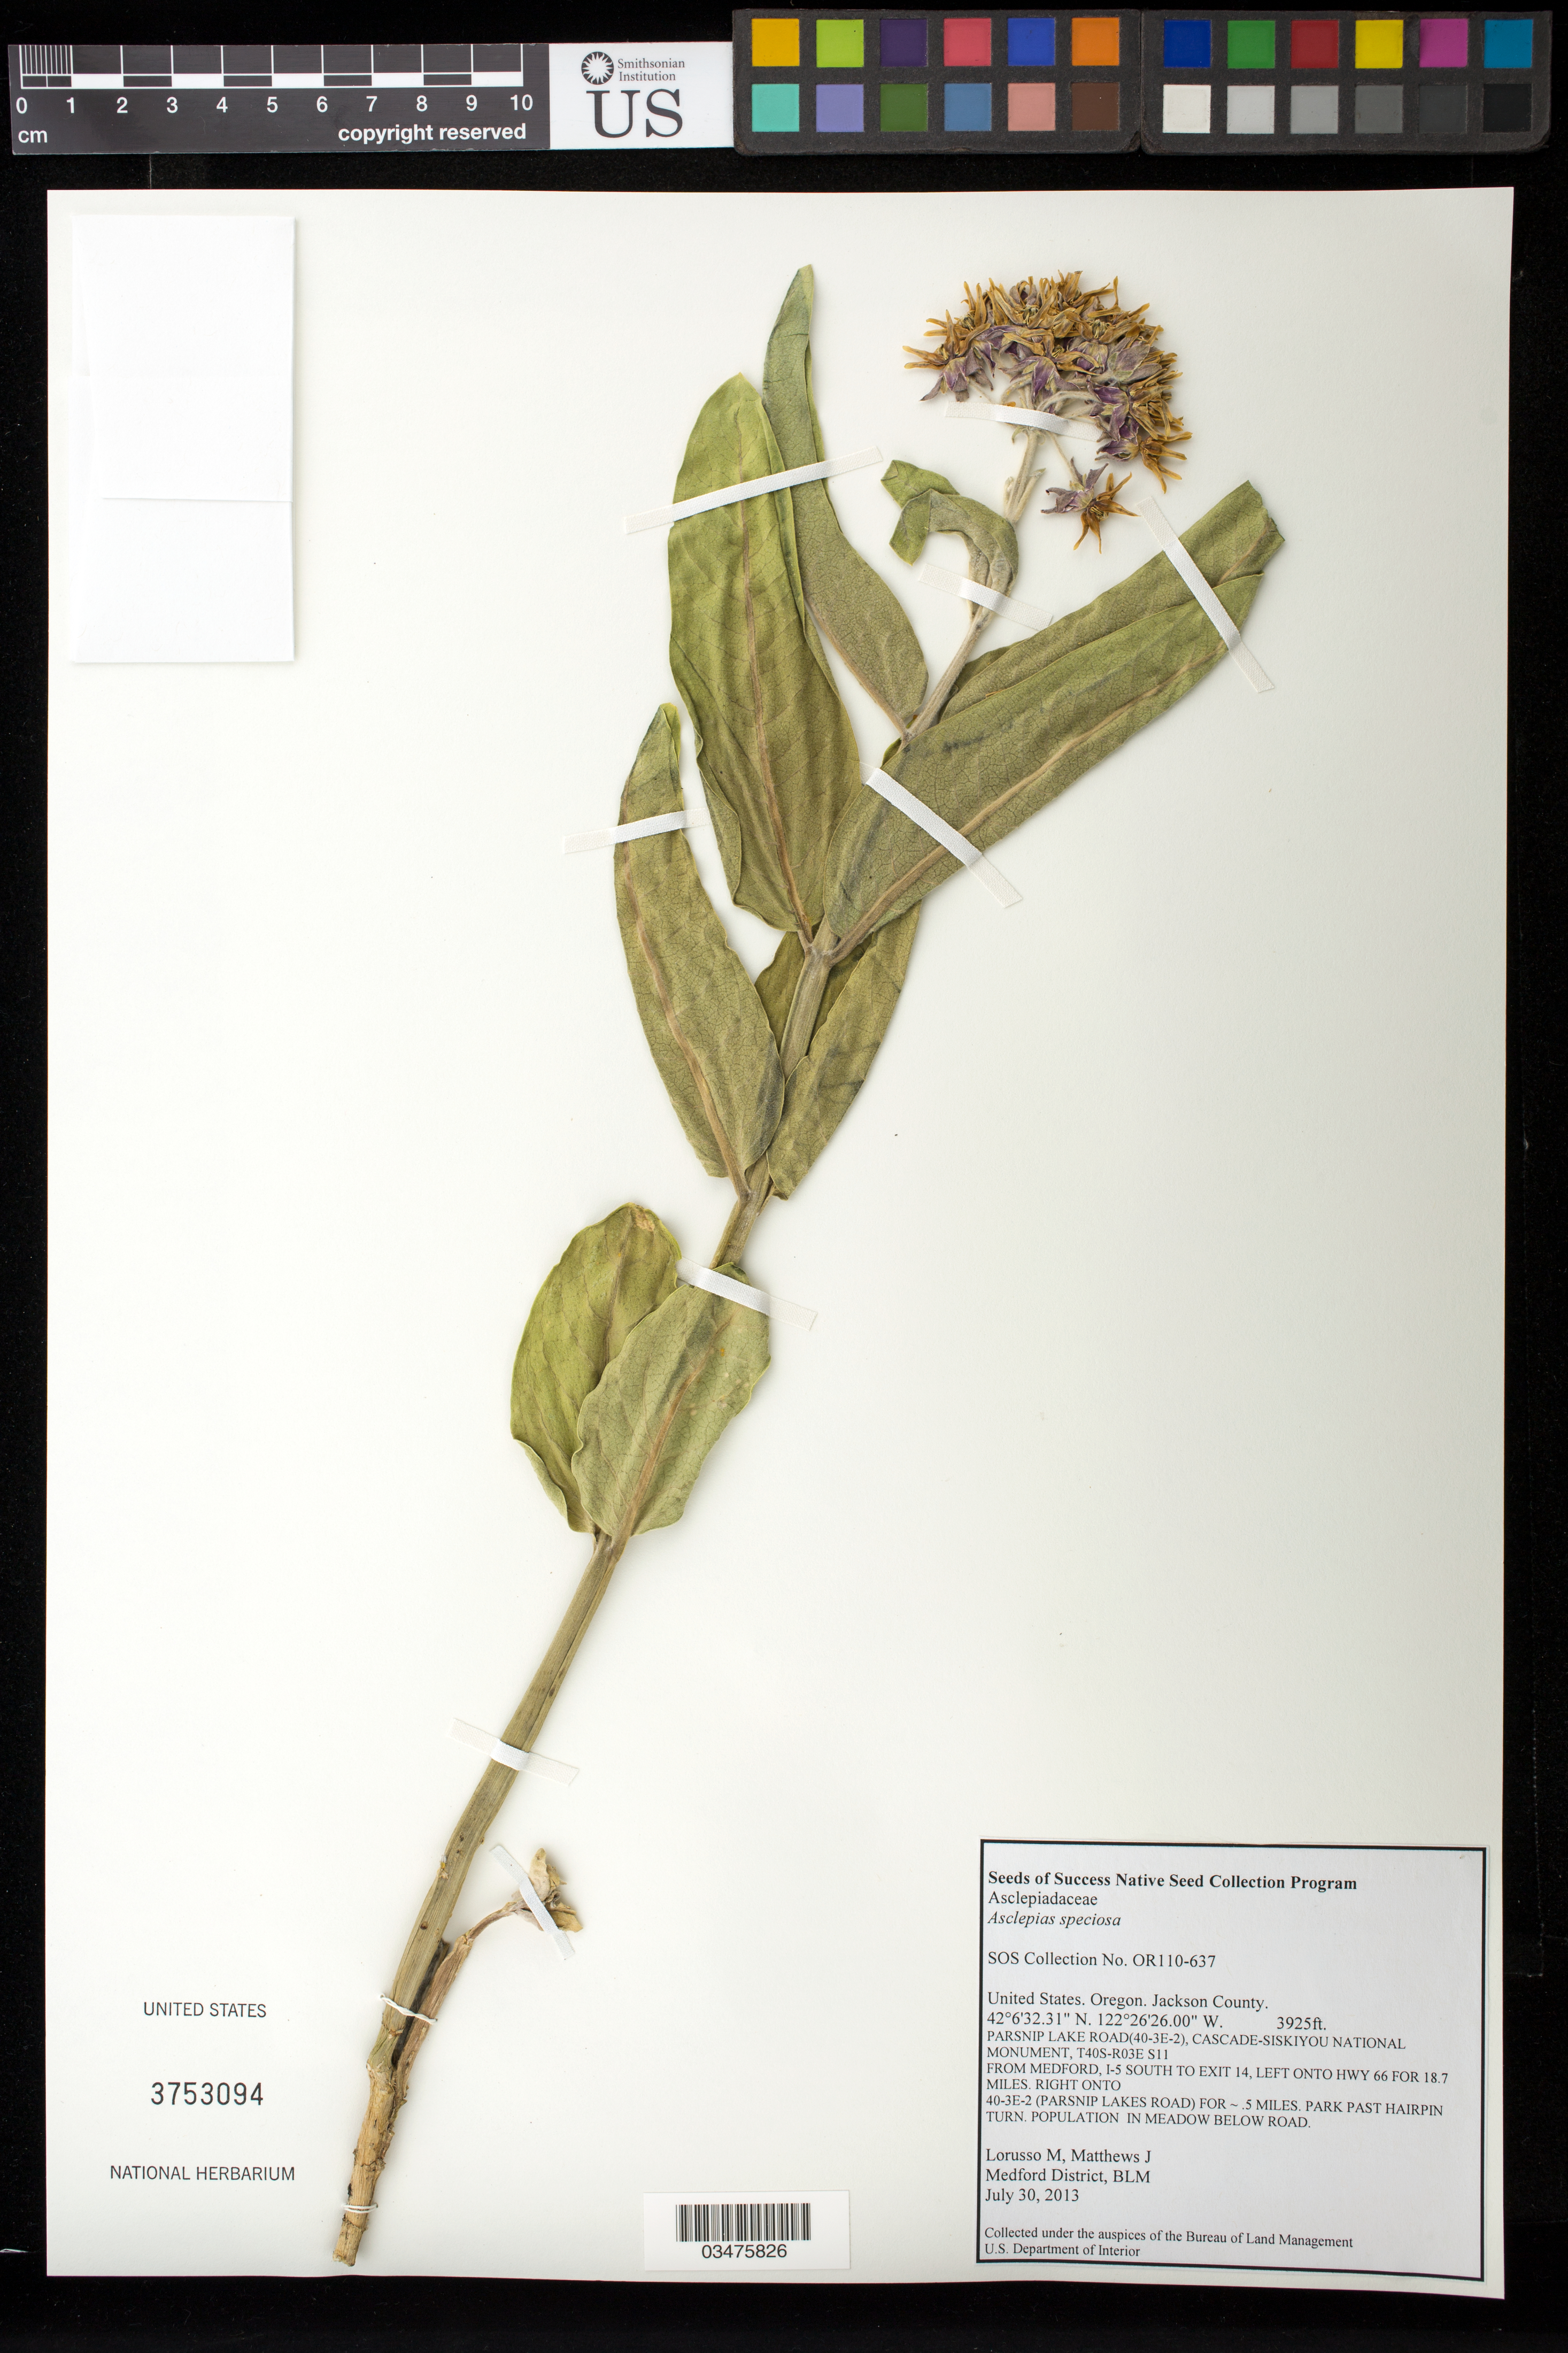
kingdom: Plantae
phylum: Tracheophyta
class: Magnoliopsida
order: Gentianales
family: Apocynaceae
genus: Asclepias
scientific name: Asclepias speciosa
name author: Torr.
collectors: M. Lorusso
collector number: OR110-637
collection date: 2013-07-30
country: United States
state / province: Oregon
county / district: Jackson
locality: Parsnip Lake Road, Cascade-Siskiyou National Monument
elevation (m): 1196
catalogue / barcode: US 3753094